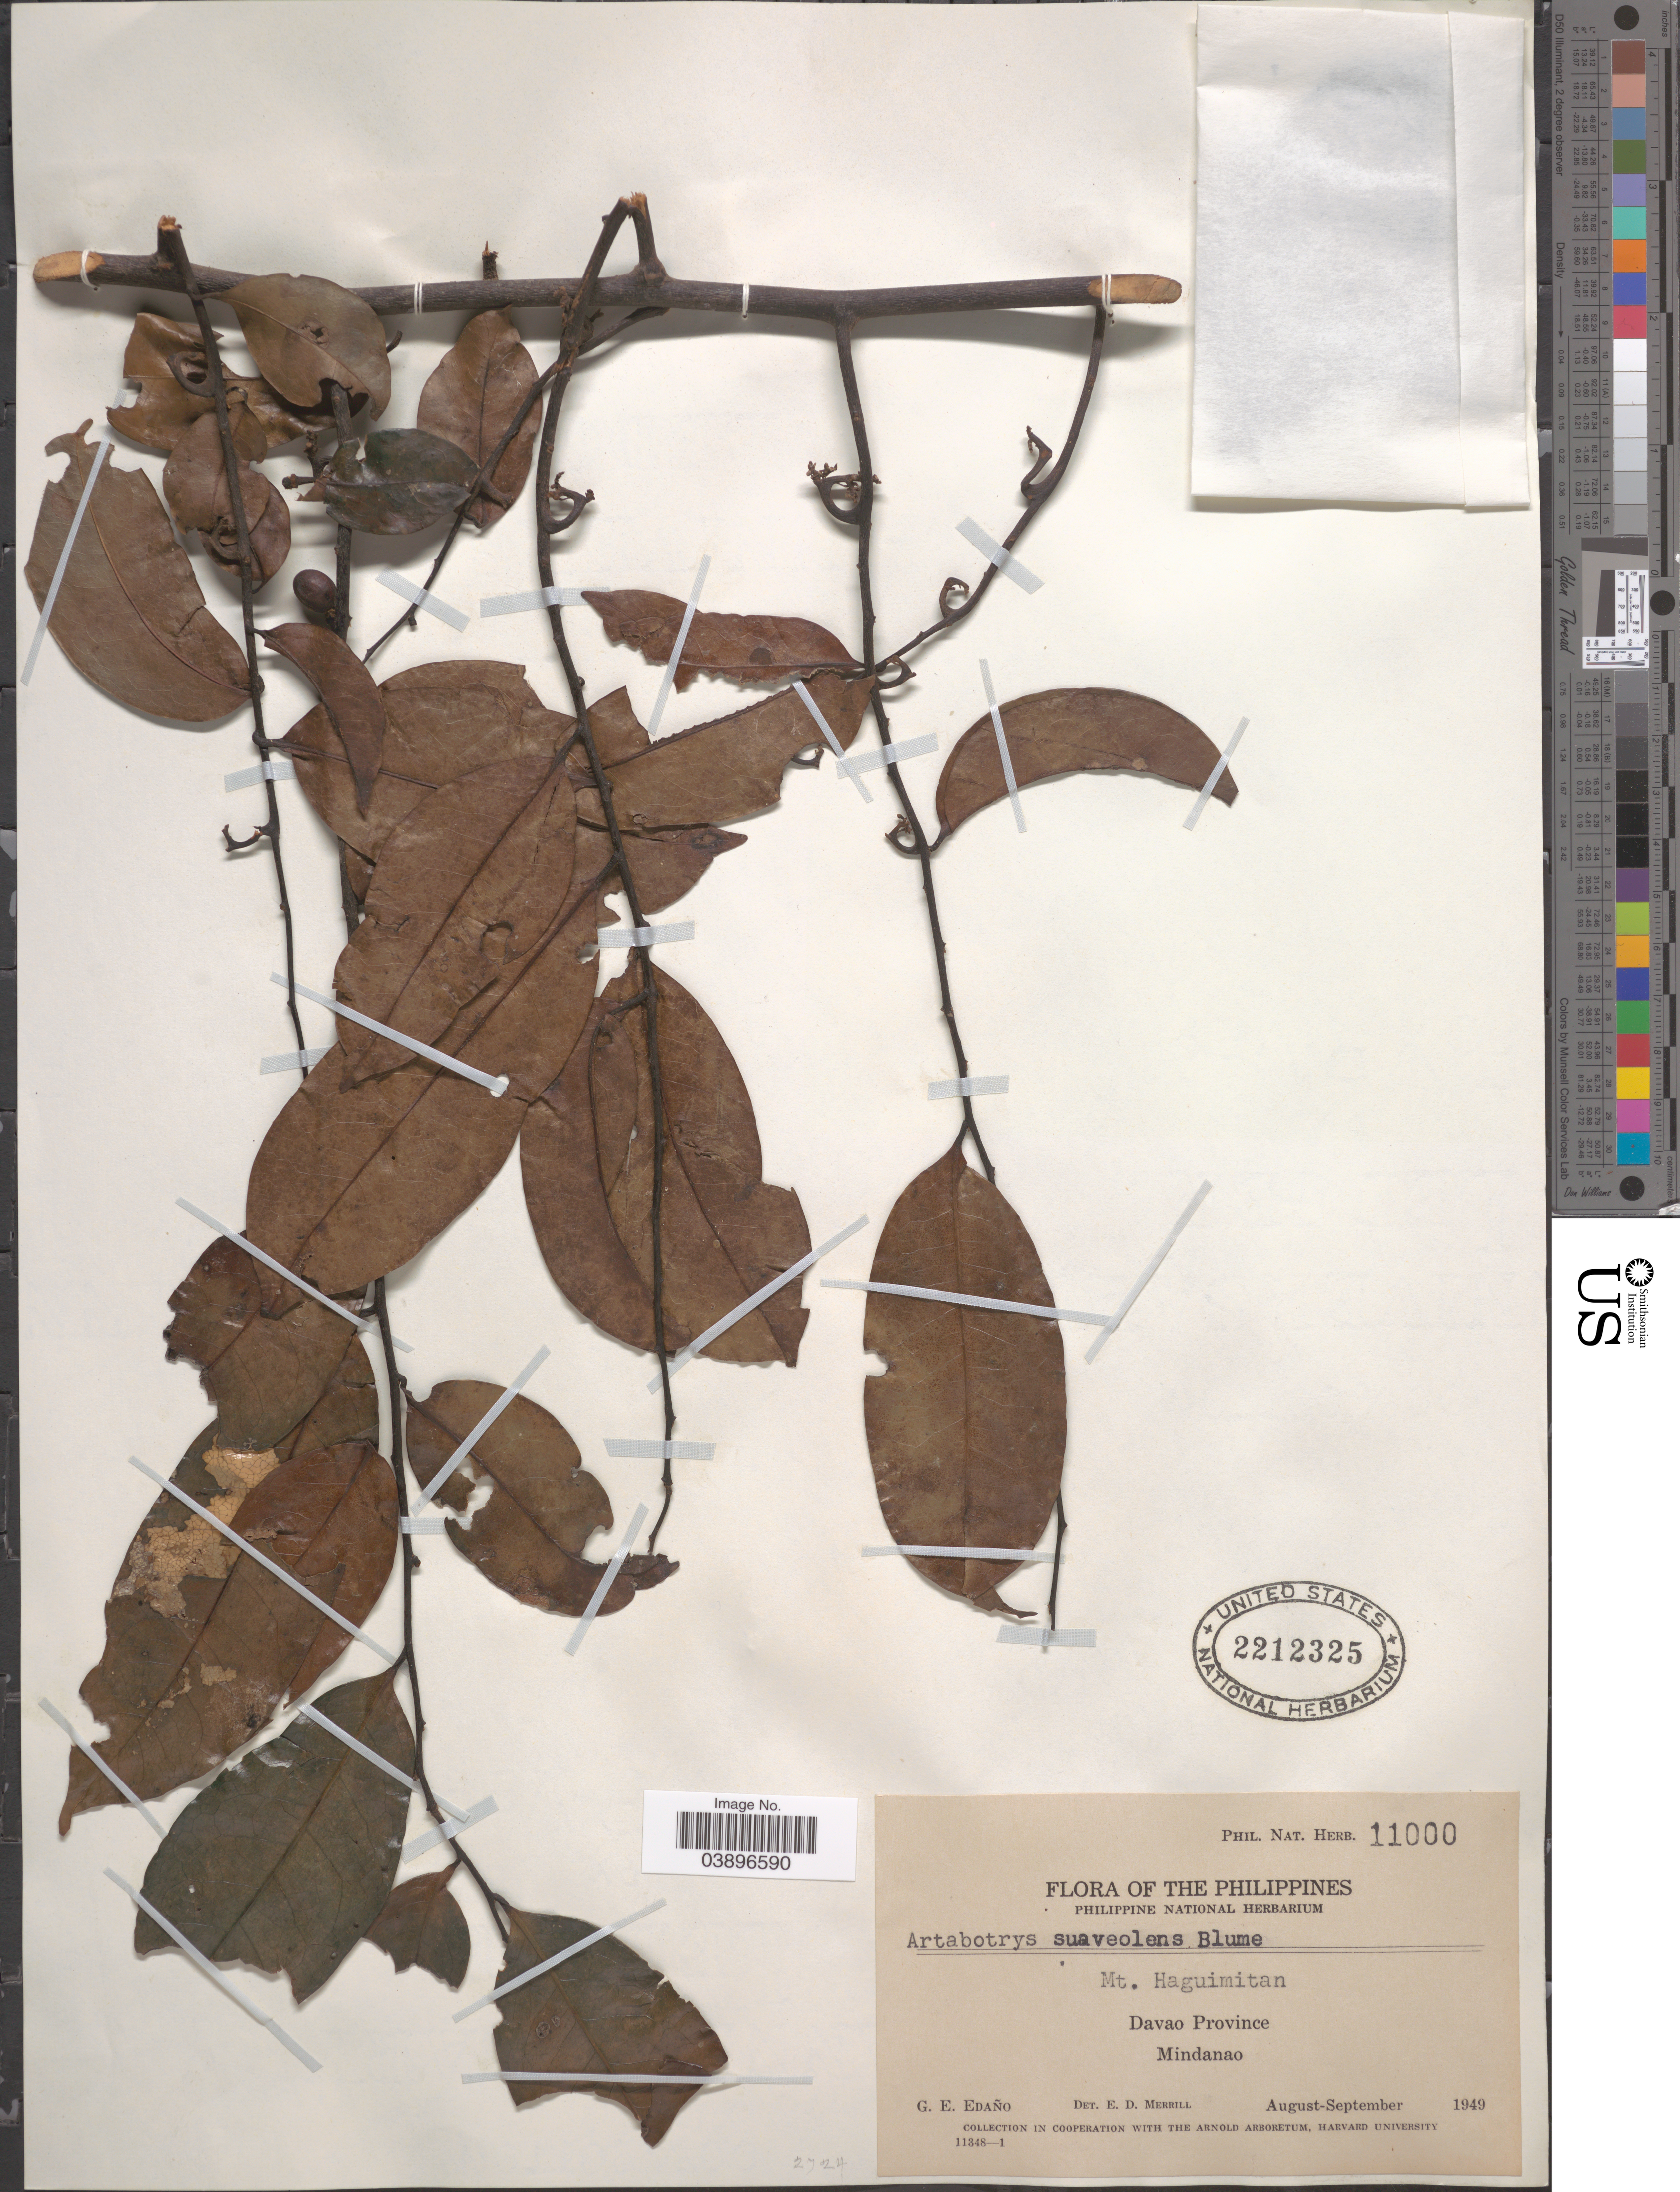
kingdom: Plantae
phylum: Tracheophyta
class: Magnoliopsida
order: Magnoliales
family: Annonaceae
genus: Artabotrys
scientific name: Artabotrys suaveolens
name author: (Blume) Blume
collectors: G. E. Edaño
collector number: Phil. Nat. Herb 11000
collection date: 1949-08/1949-09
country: Philippines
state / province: Davao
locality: Mt. Haguimitan, Davao Province, Mindanao.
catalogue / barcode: US 2212325